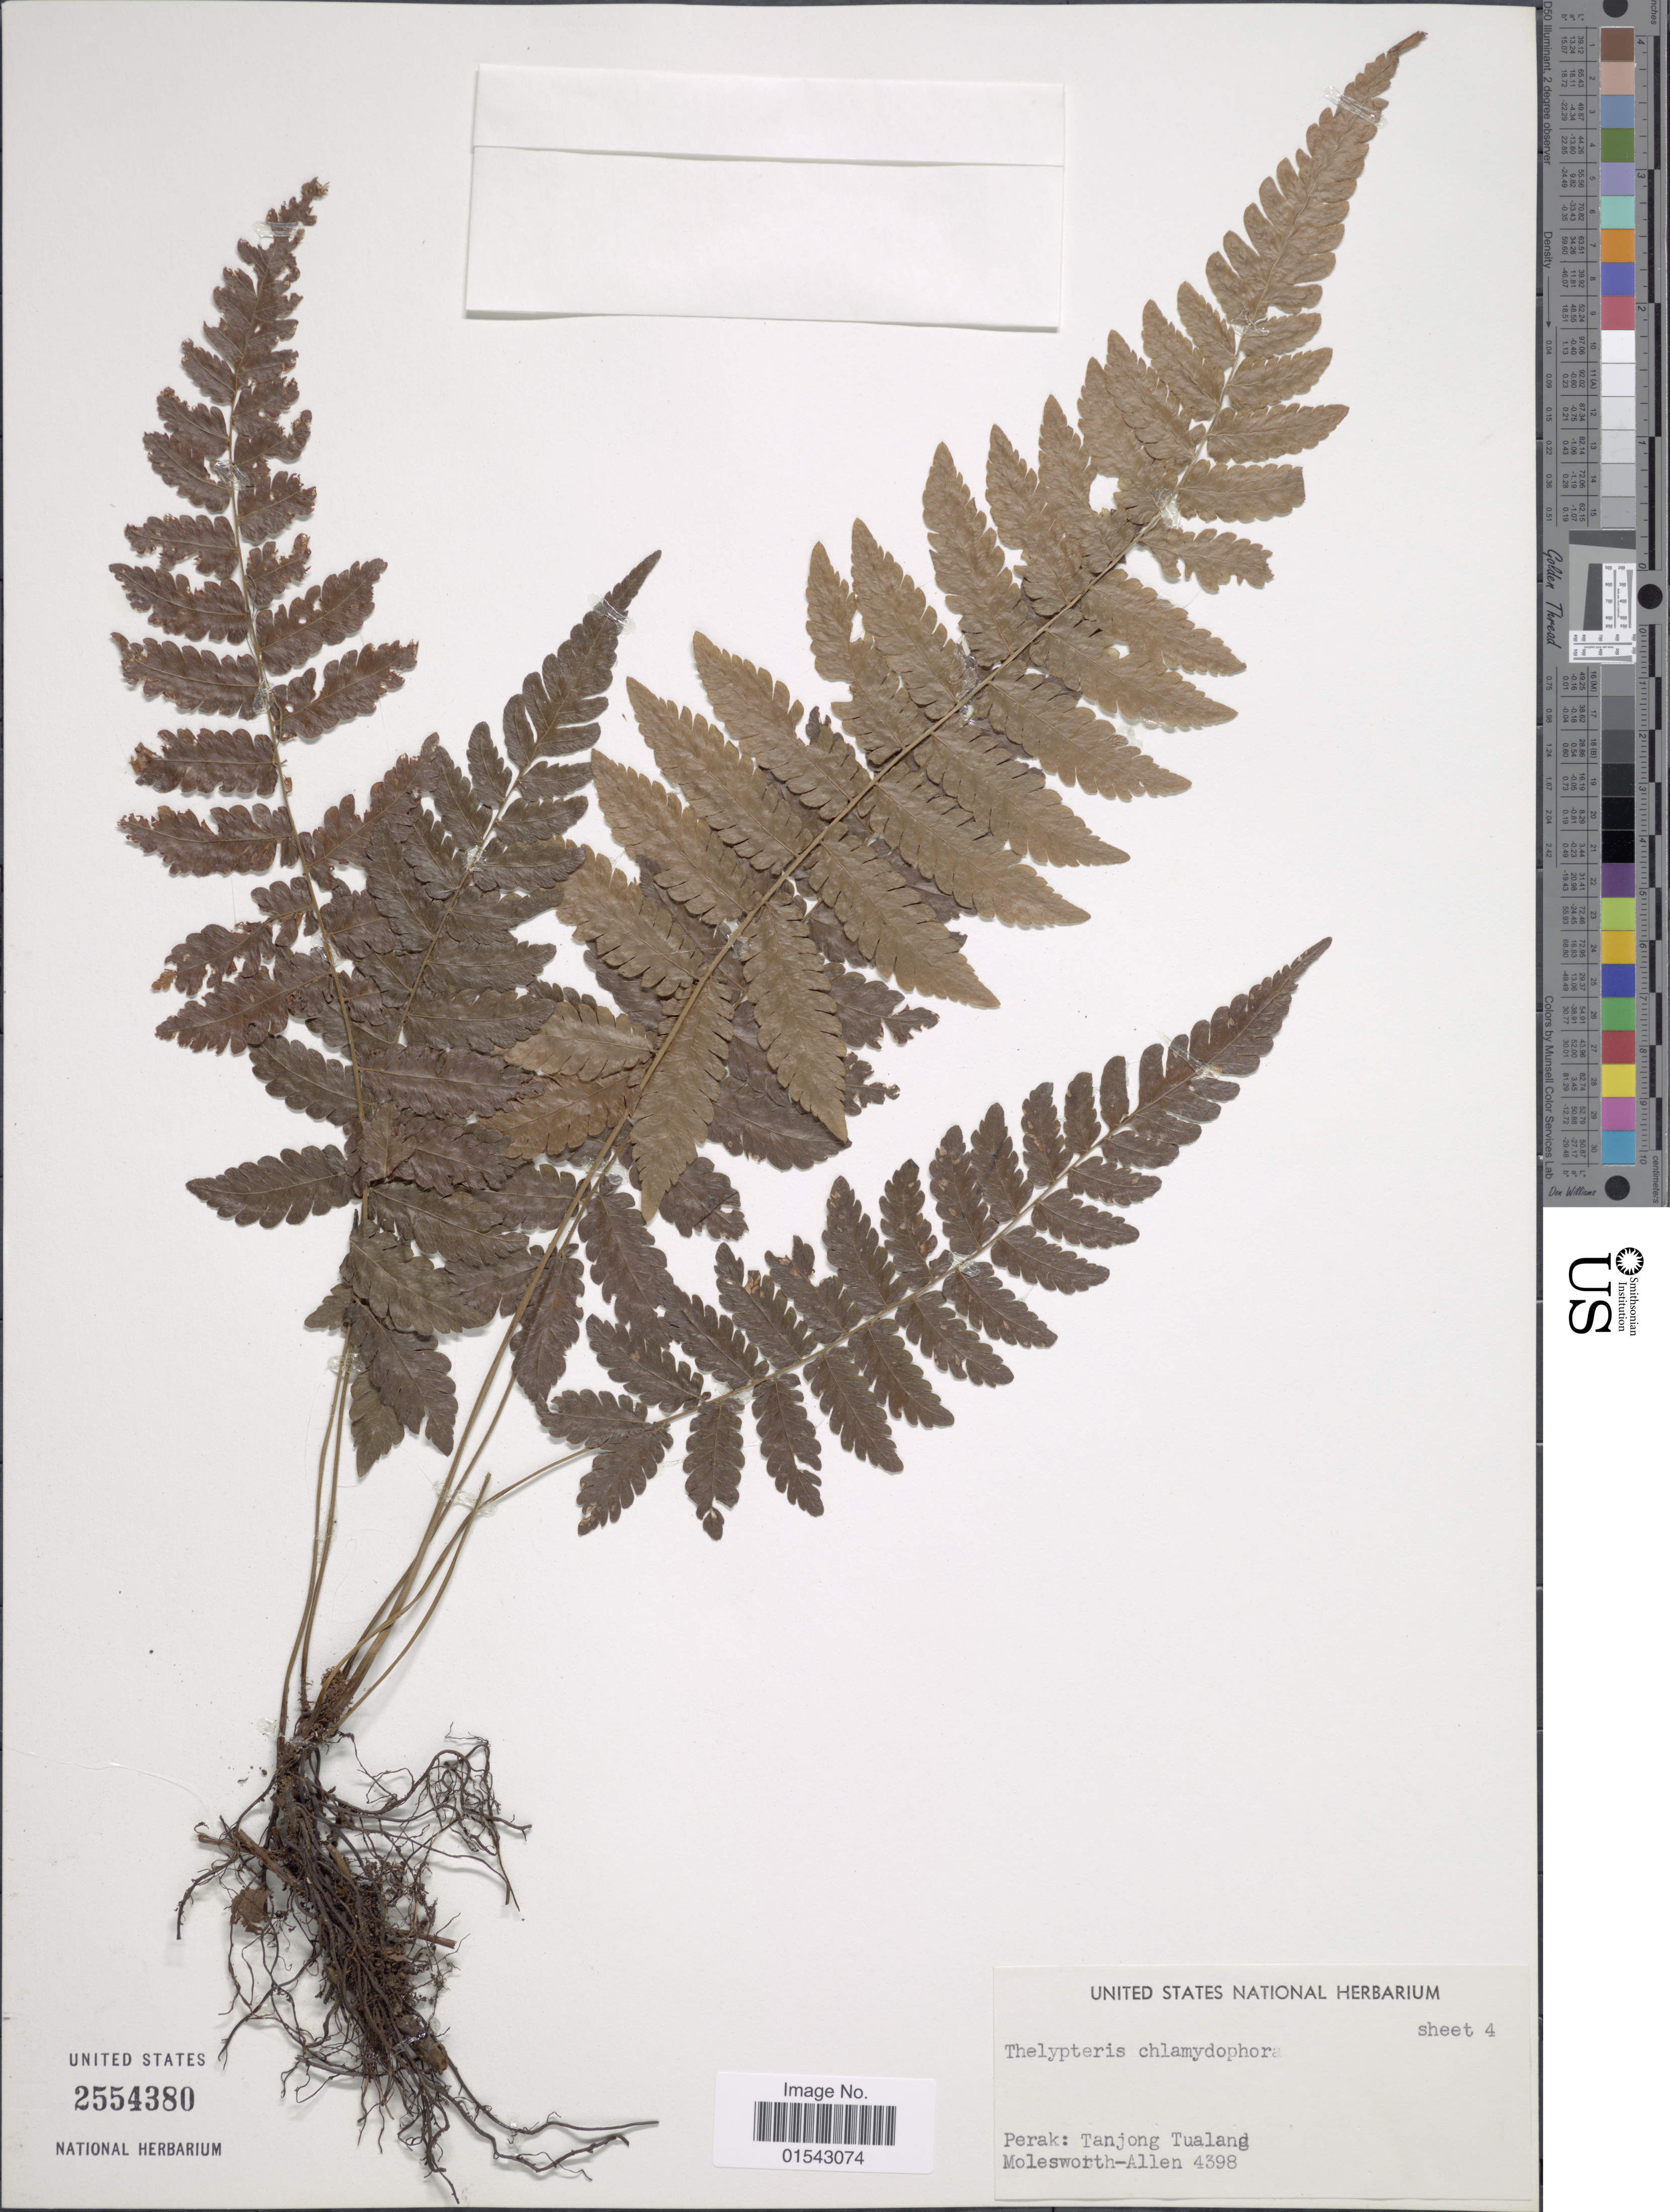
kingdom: Plantae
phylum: Tracheophyta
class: Polypodiopsida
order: Polypodiales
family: Thelypteridaceae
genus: Mesophlebion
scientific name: Mesophlebion chlamydophorum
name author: (Rosenst.) Holttum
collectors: B. E. G. Molesworth-Allen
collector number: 4398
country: Malaysia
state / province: Perak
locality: Perak; Tanjong Tualang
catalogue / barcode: US 2554380